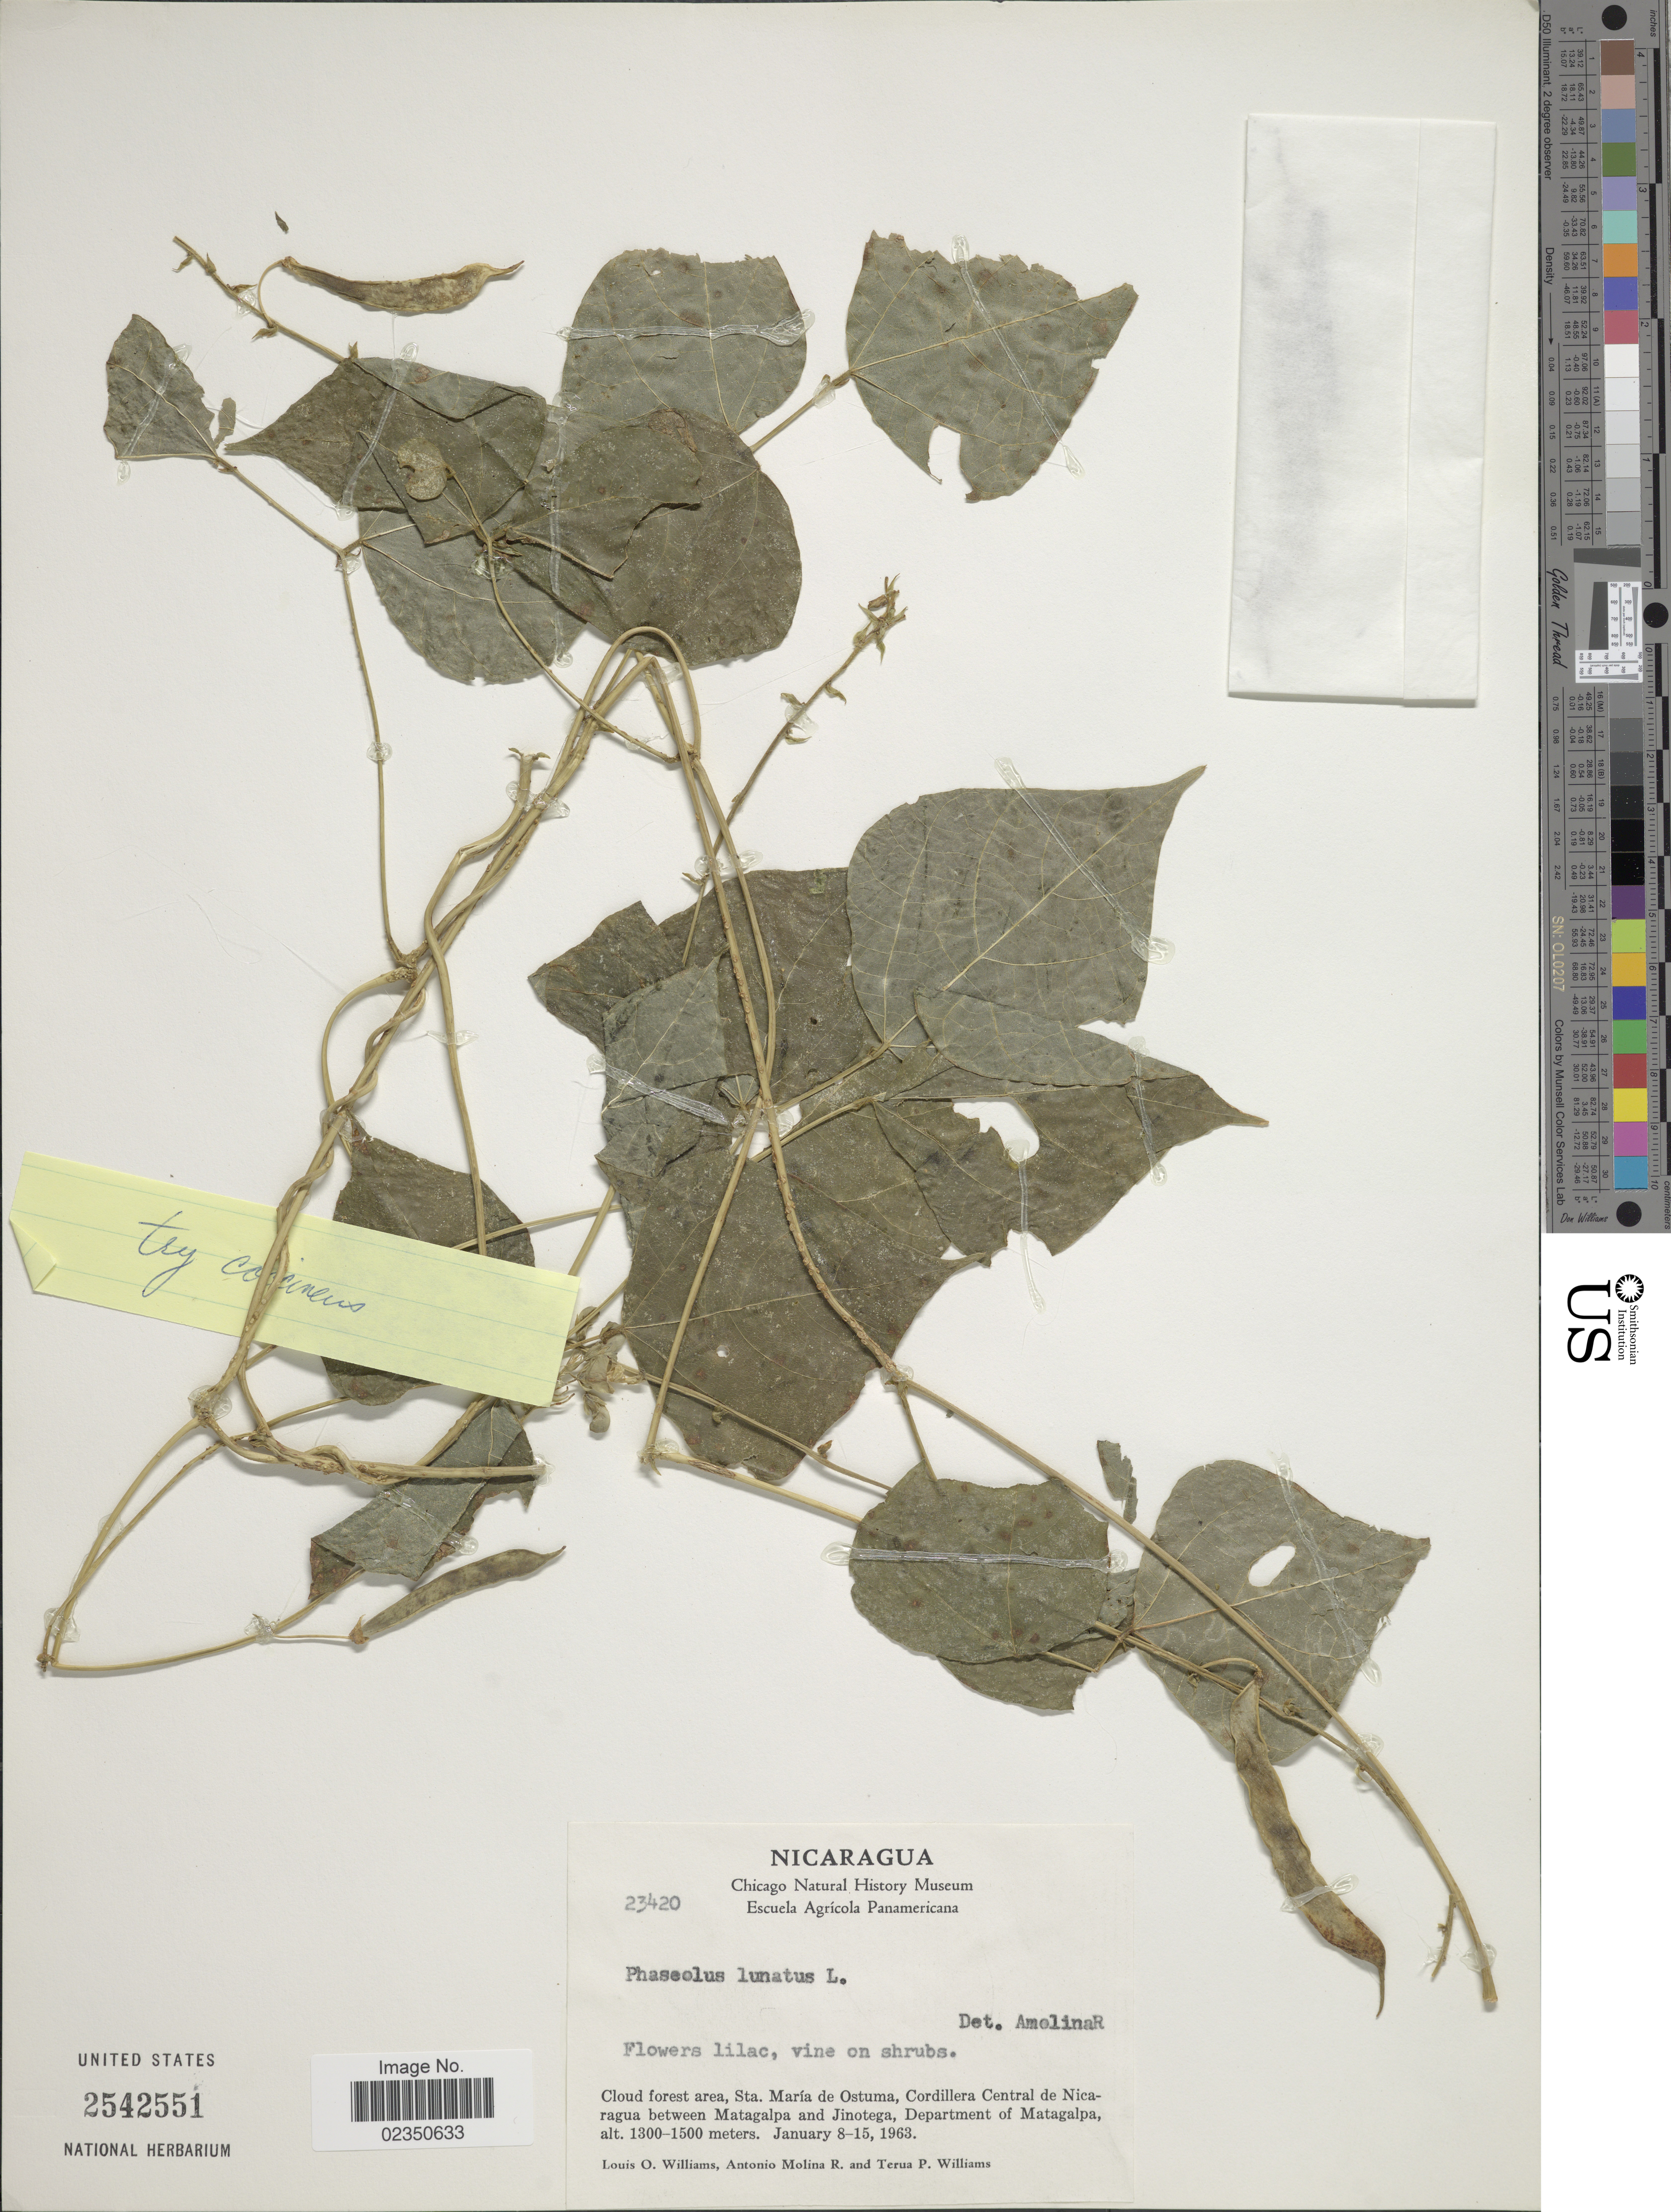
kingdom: Plantae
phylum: Tracheophyta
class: Magnoliopsida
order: Fabales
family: Fabaceae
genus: Phaseolus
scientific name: Phaseolus coccineus var. guatemalensis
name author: Freytag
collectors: L. O. Williams, A. Molina R. & T. Williams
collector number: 23420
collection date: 1963-01-08/1963-01-15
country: Nicaragua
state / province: Matagalpa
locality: Cloud forest area, Sta. Maria de Ostuma, Cordillera de Nicaragua between Matagalpa nad Jinotega.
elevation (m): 1300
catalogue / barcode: US 2542551